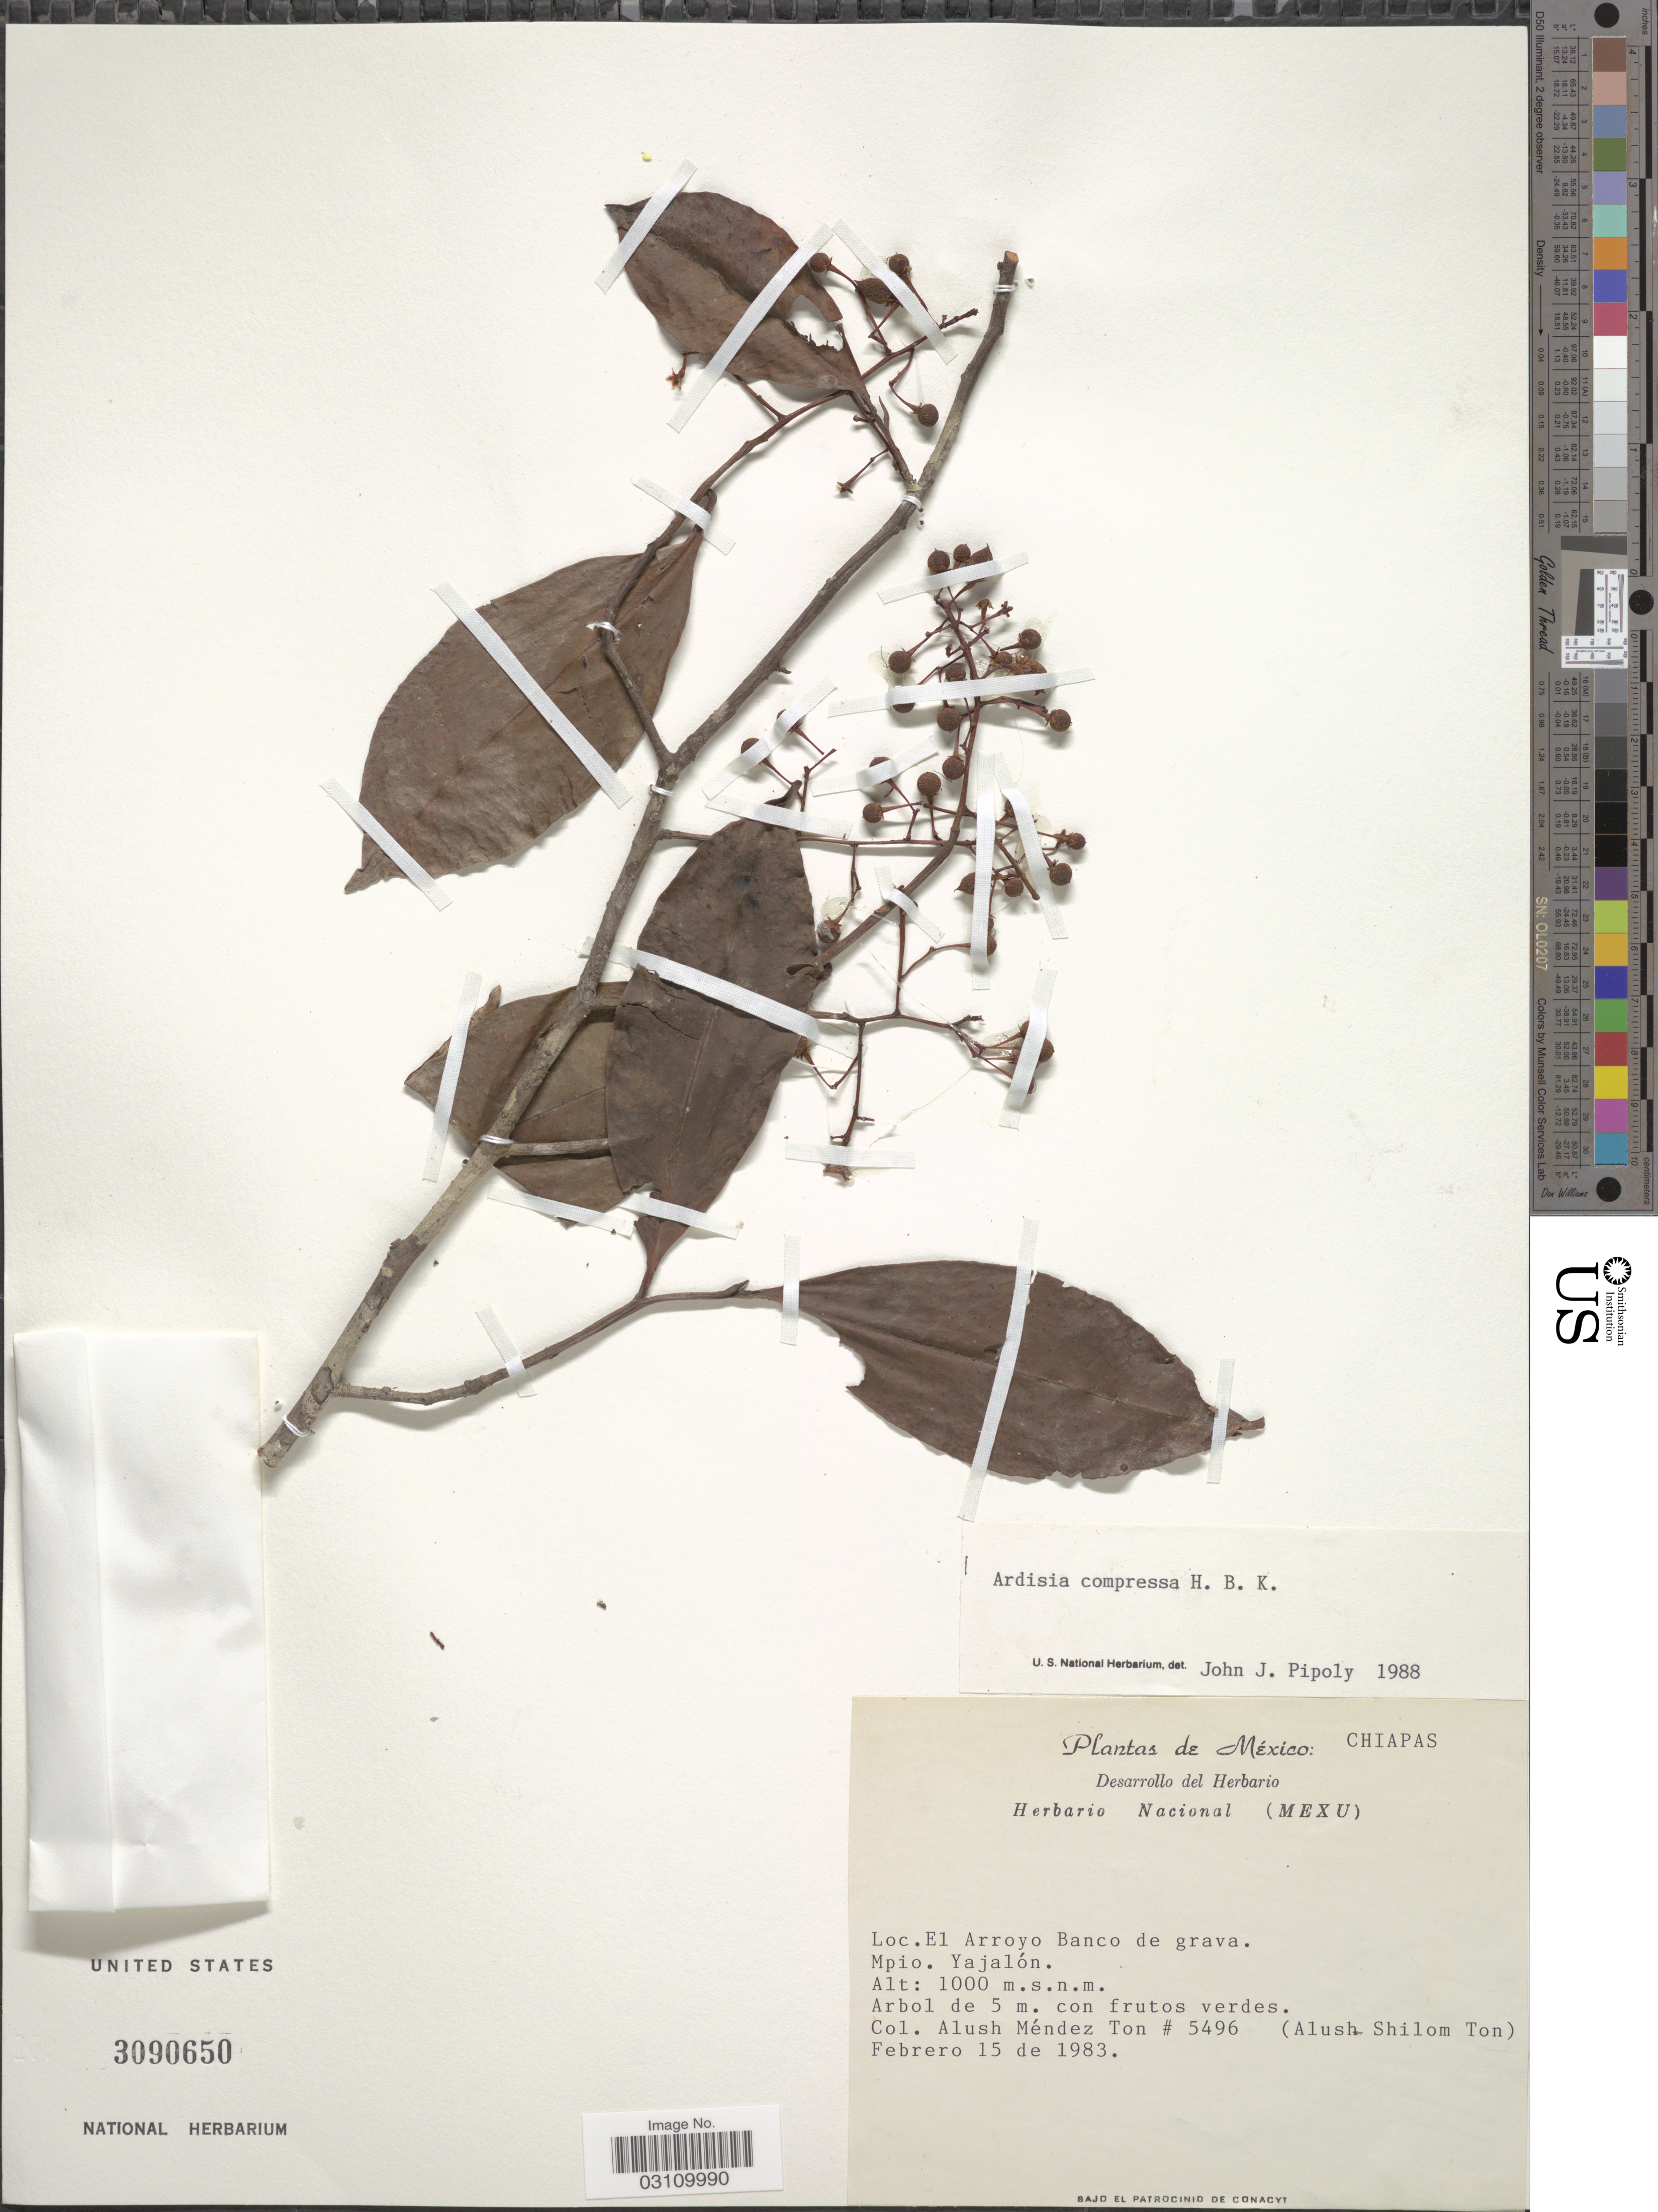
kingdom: Plantae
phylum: Tracheophyta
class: Magnoliopsida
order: Ericales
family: Primulaceae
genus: Ardisia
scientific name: Ardisia compressa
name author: Kunth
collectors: A. S. Ton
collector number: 5496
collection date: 1983-02-15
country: Mexico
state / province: Chiapas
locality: El Arroyo Banco de grava. Mpio. Yajalón.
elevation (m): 1000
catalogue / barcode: US 3090650